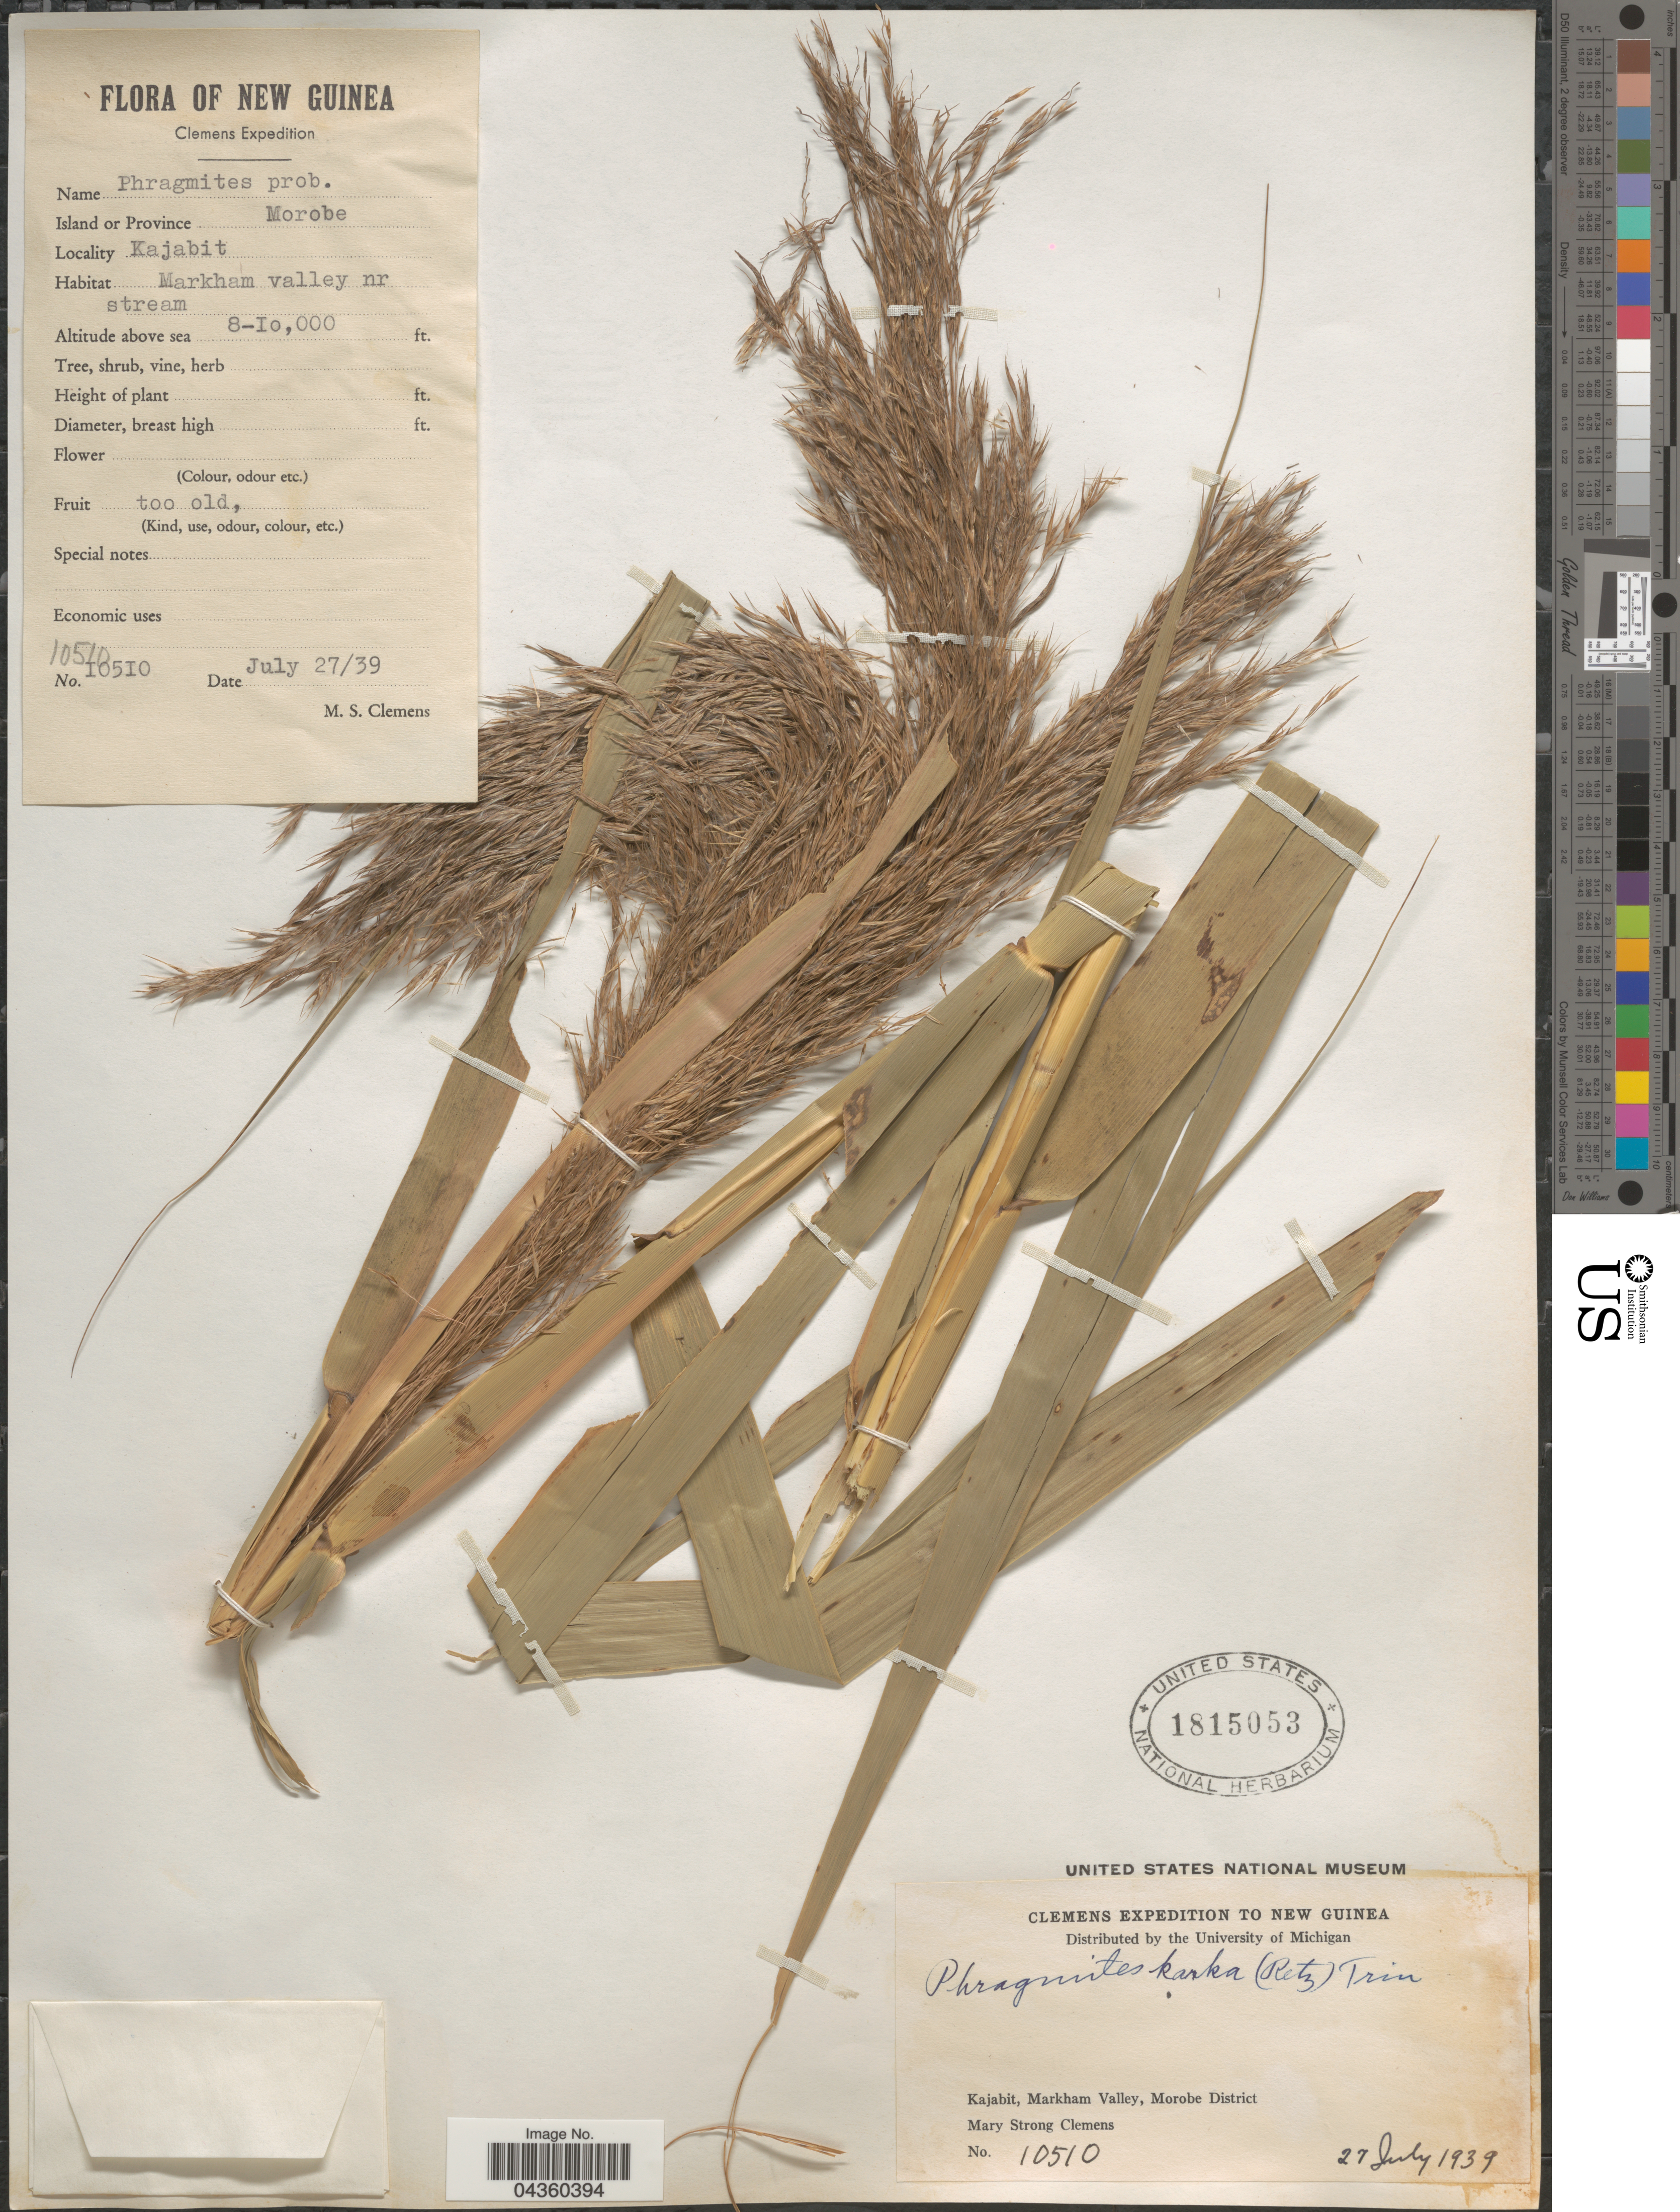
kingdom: Plantae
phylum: Tracheophyta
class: Liliopsida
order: Poales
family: Poaceae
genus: Phragmites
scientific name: Phragmites karka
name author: (Retz.) Trin. ex Steud.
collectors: M. S. Clemens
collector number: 10510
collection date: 1939-07-27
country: Papua New Guinea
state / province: Morobe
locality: Clemens Expedition to New Guinea. Kajabit, Markham Valley, Morobe District.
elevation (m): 2438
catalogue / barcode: US 1815053